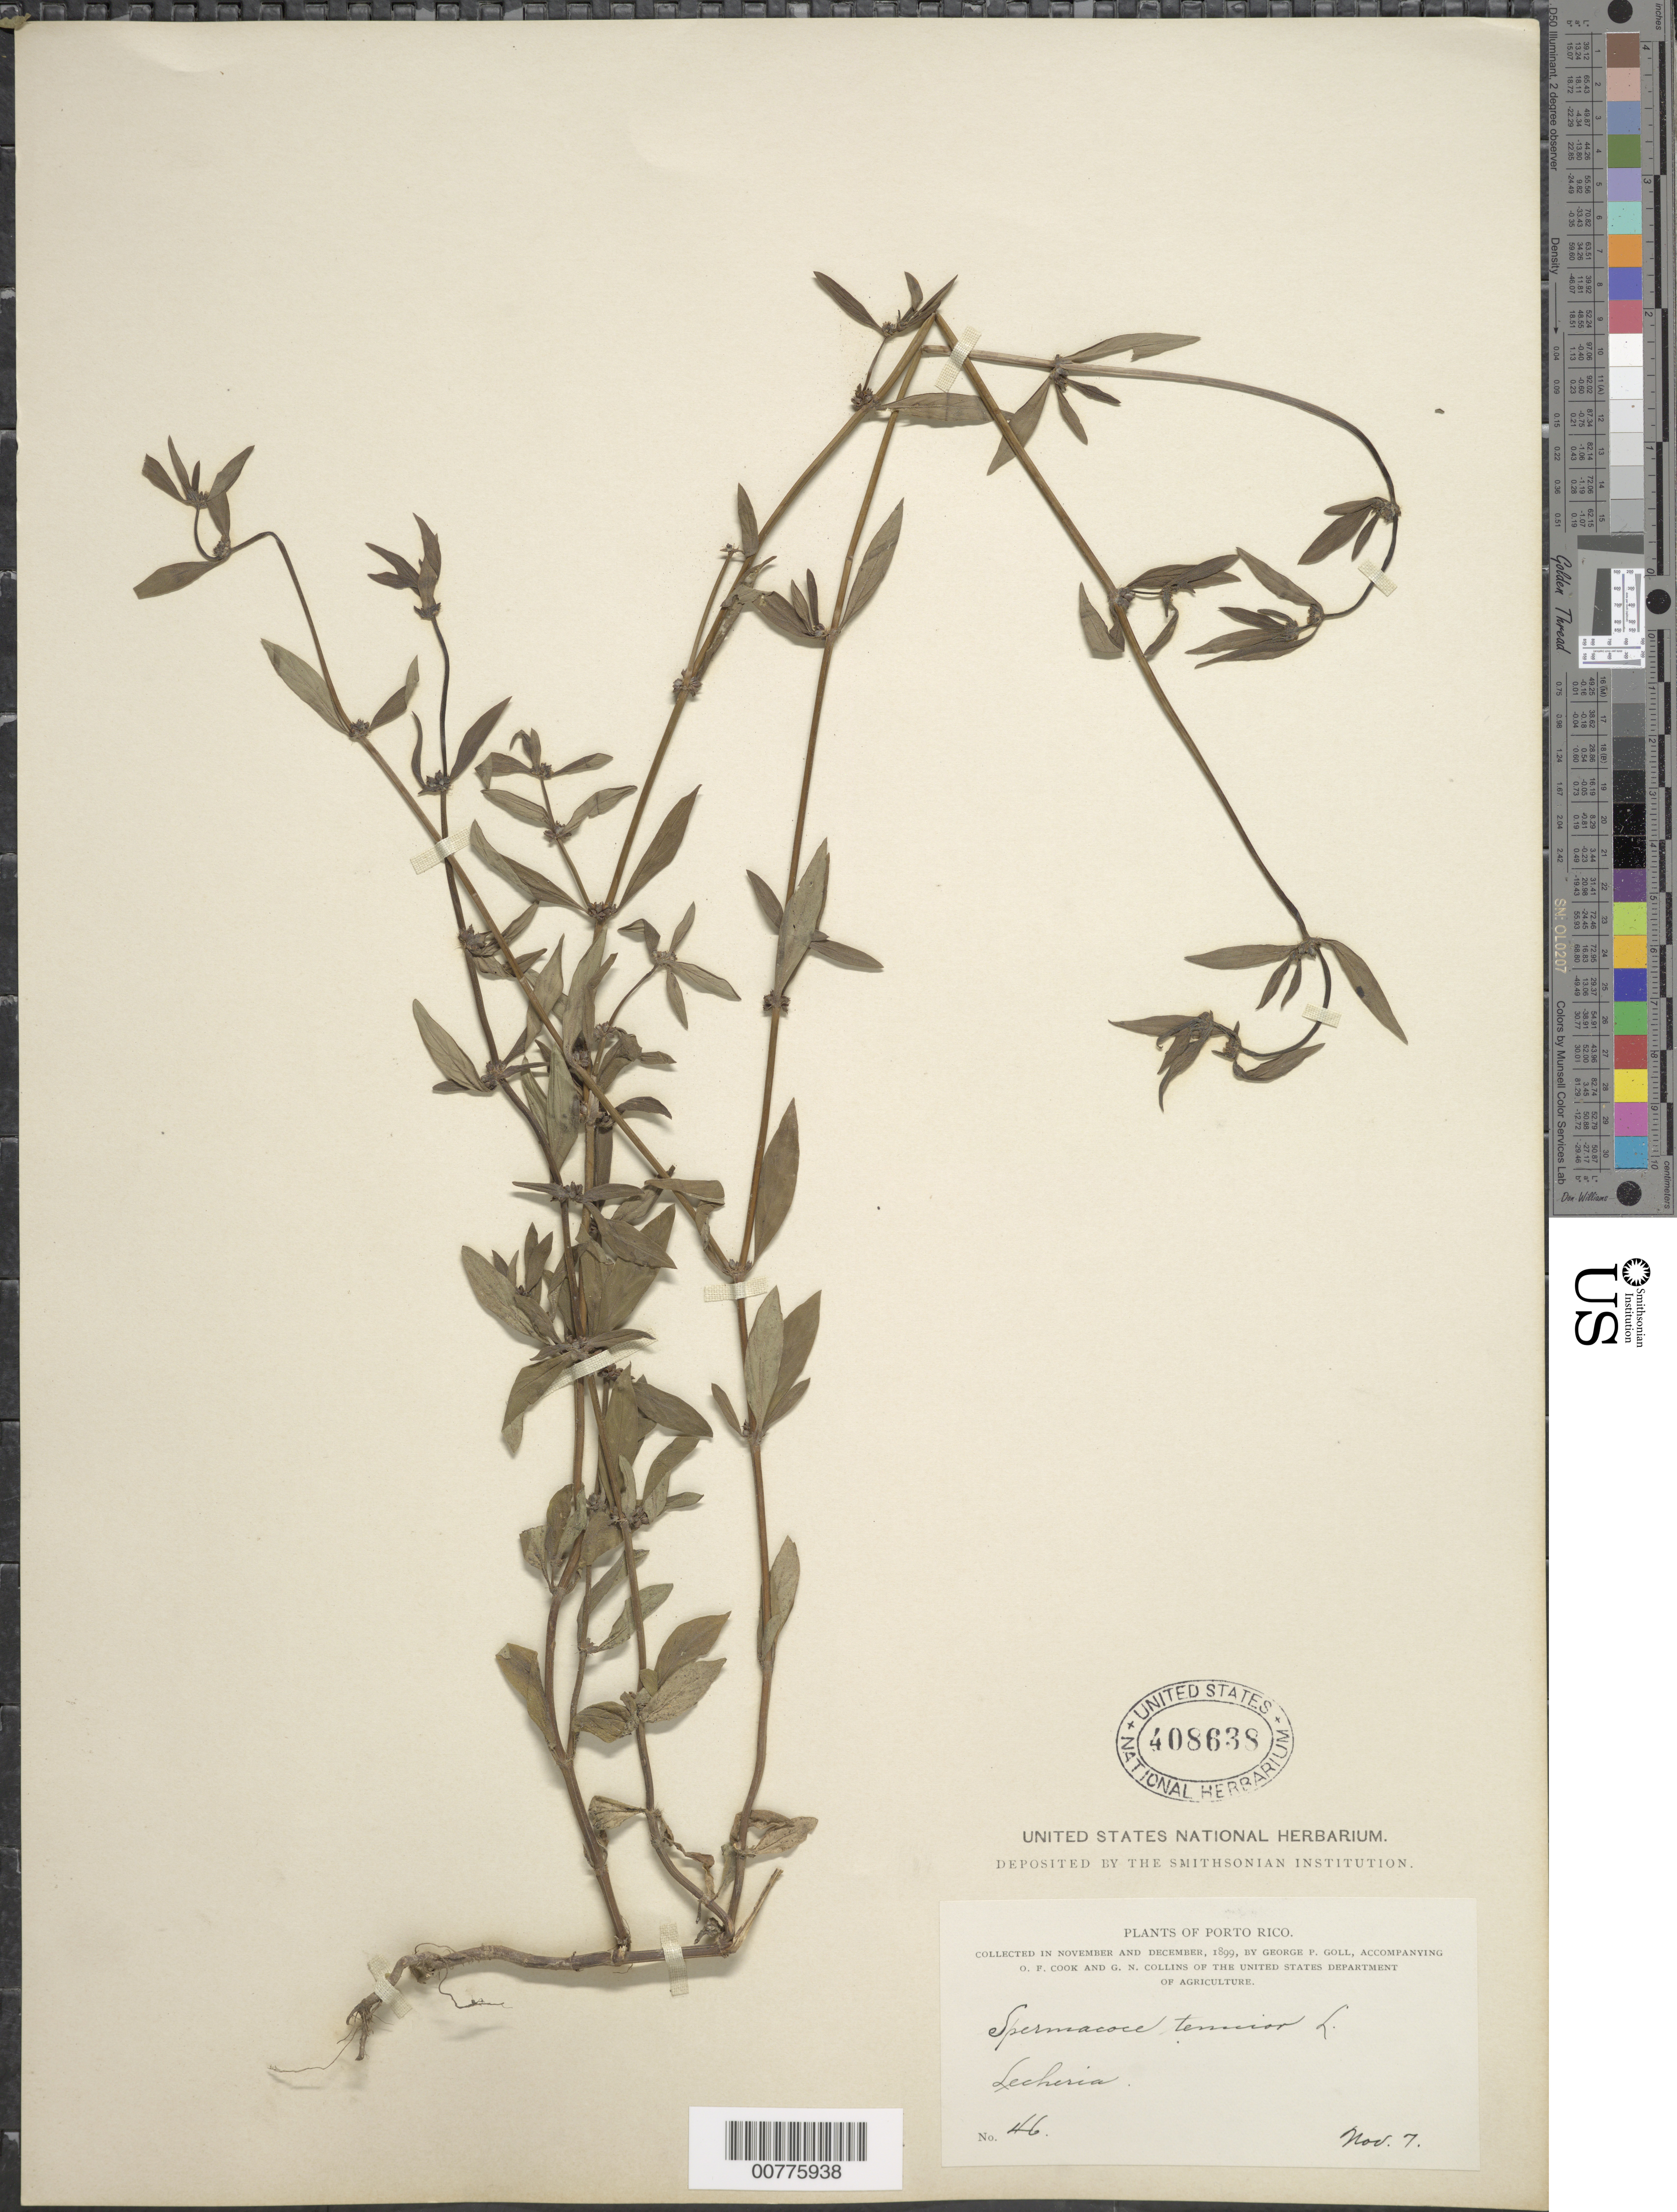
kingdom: Plantae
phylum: Tracheophyta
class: Magnoliopsida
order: Gentianales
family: Rubiaceae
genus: Spermacoce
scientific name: Spermacoce tenuior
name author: L.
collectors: G. Goll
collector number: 46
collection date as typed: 07 Nov 1899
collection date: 1899-11-07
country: Puerto Rico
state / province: San Juan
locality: Lecheria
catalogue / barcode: US 408638